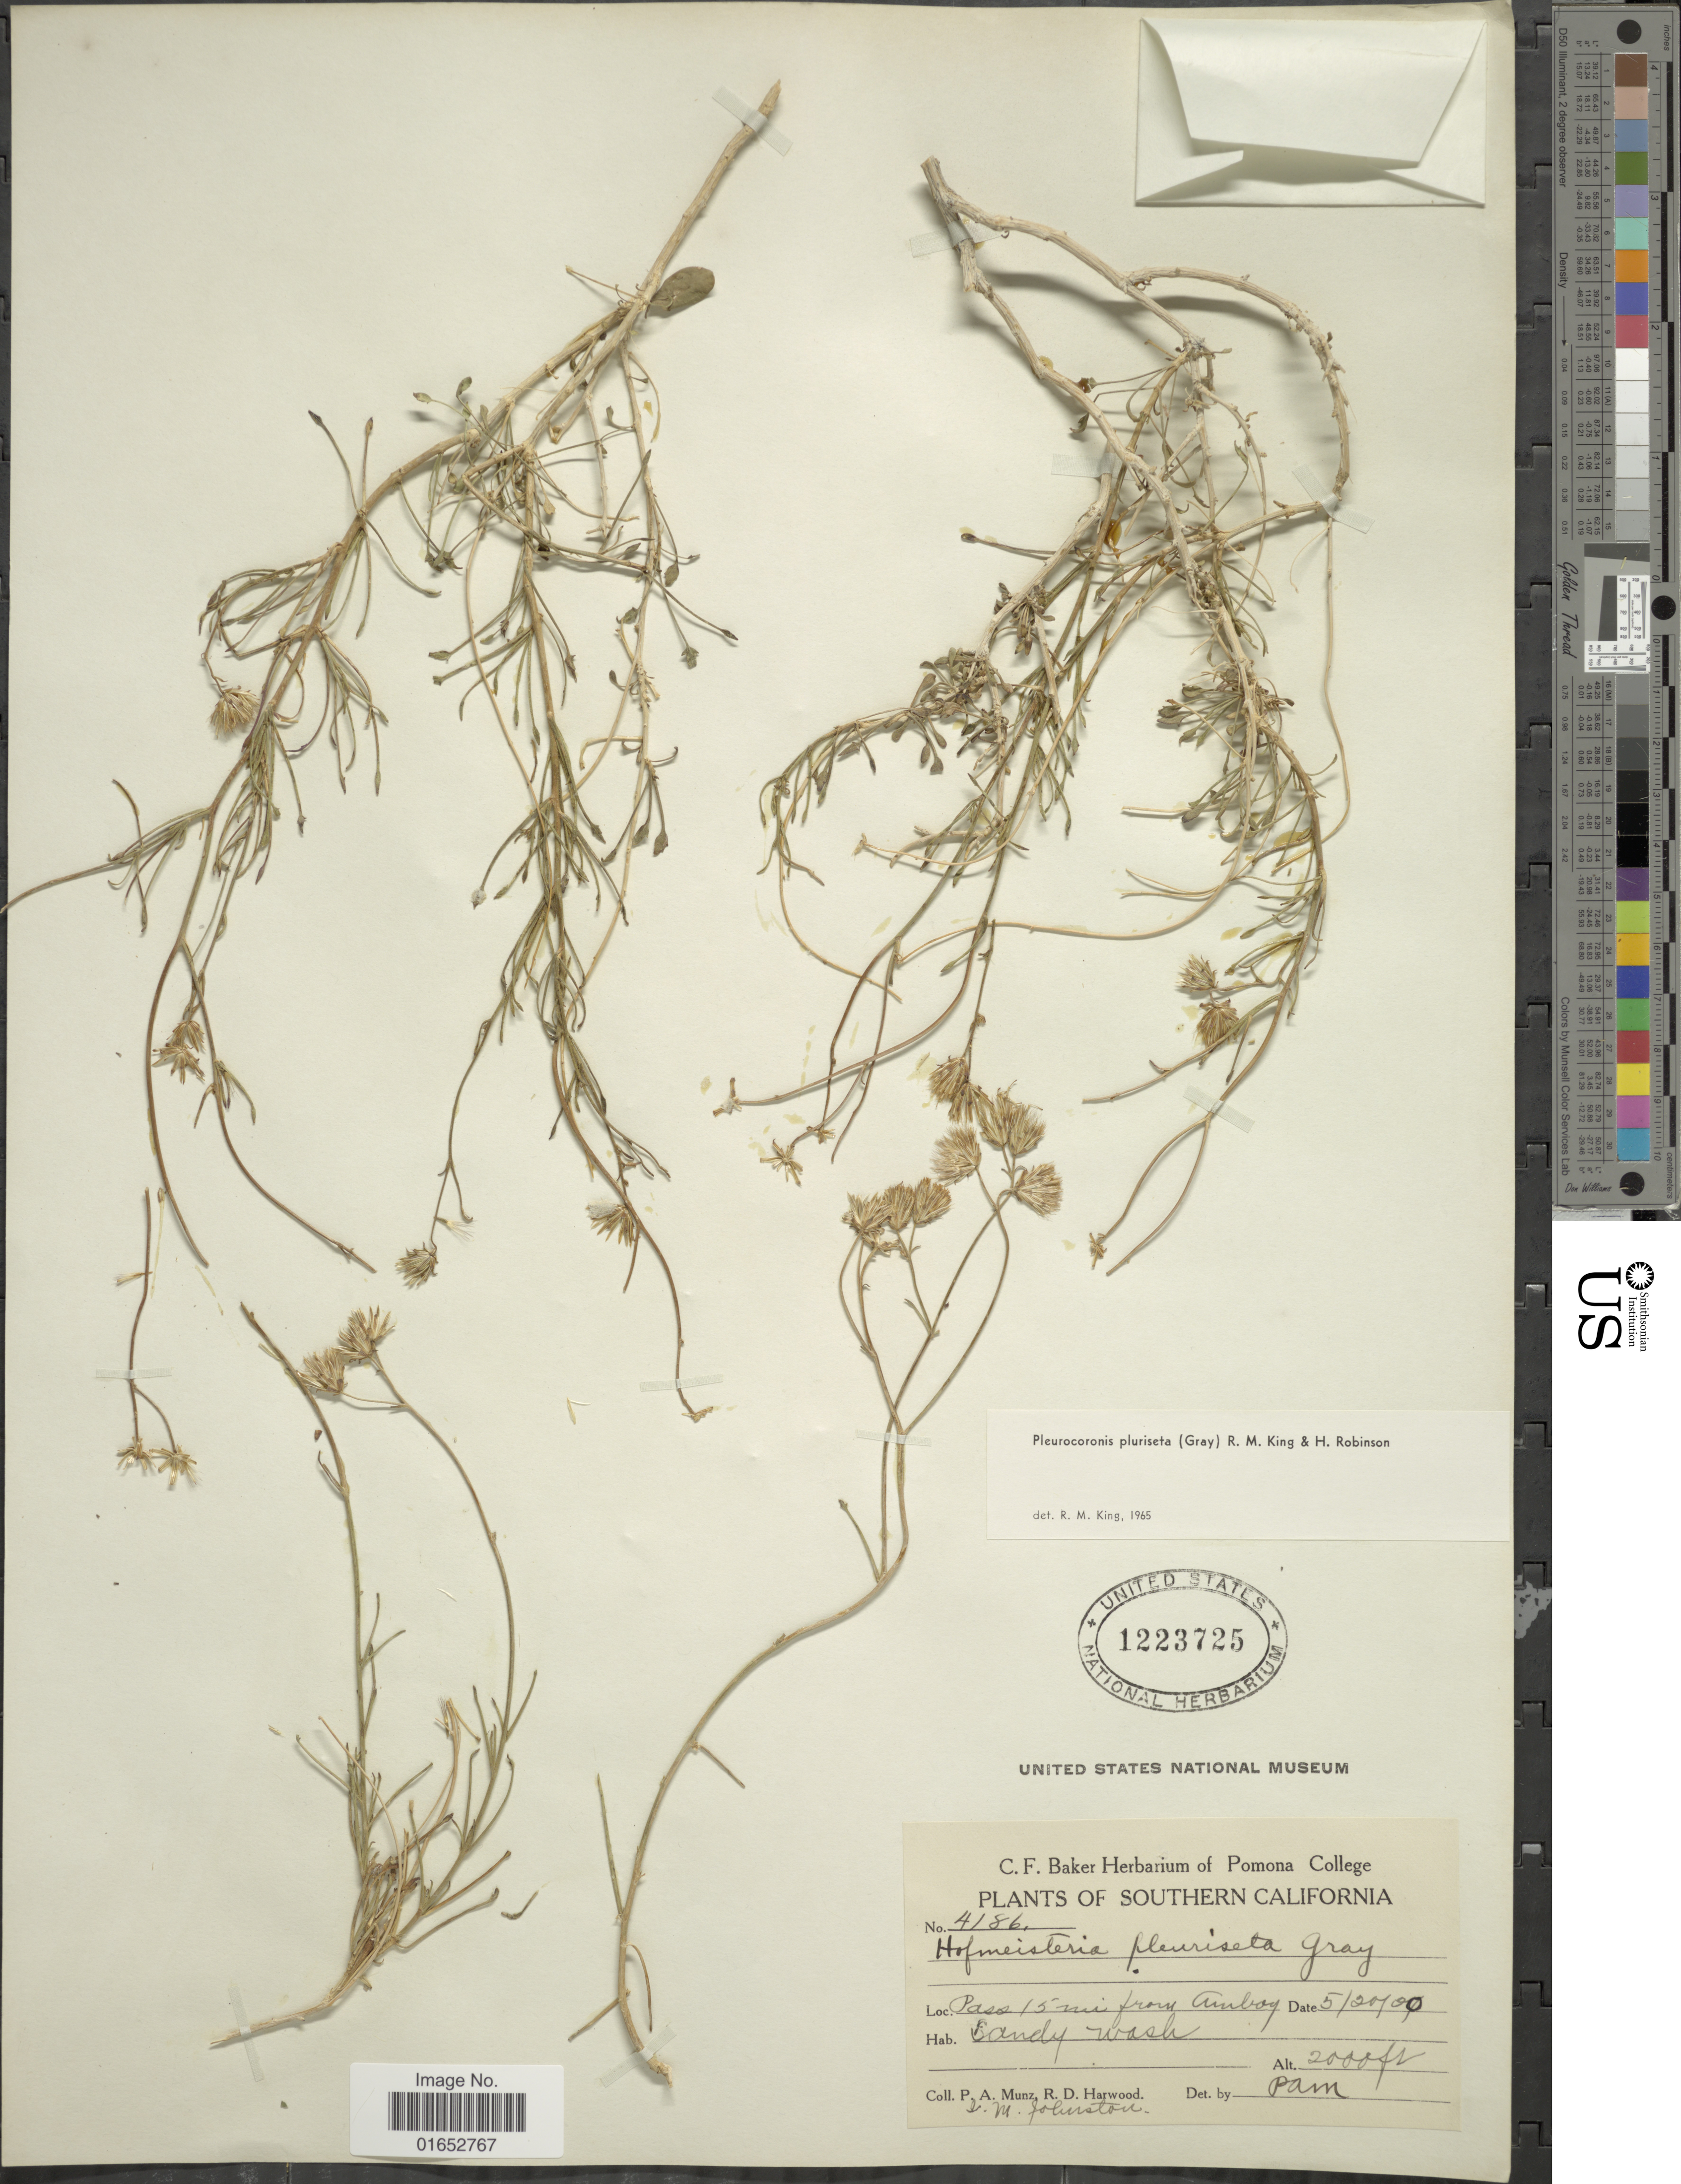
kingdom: Plantae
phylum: Tracheophyta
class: Magnoliopsida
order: Asterales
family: Asteraceae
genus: Pleurocoronis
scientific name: Pleurocoronis pluriseta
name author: (A. Gray) R.M. King & H. Rob.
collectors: P. A. Munz, R. Harwood & I.M. Johnston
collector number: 4186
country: United States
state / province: California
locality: Southern California, Pass 15 mi from Amboy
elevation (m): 610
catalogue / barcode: US 1223725